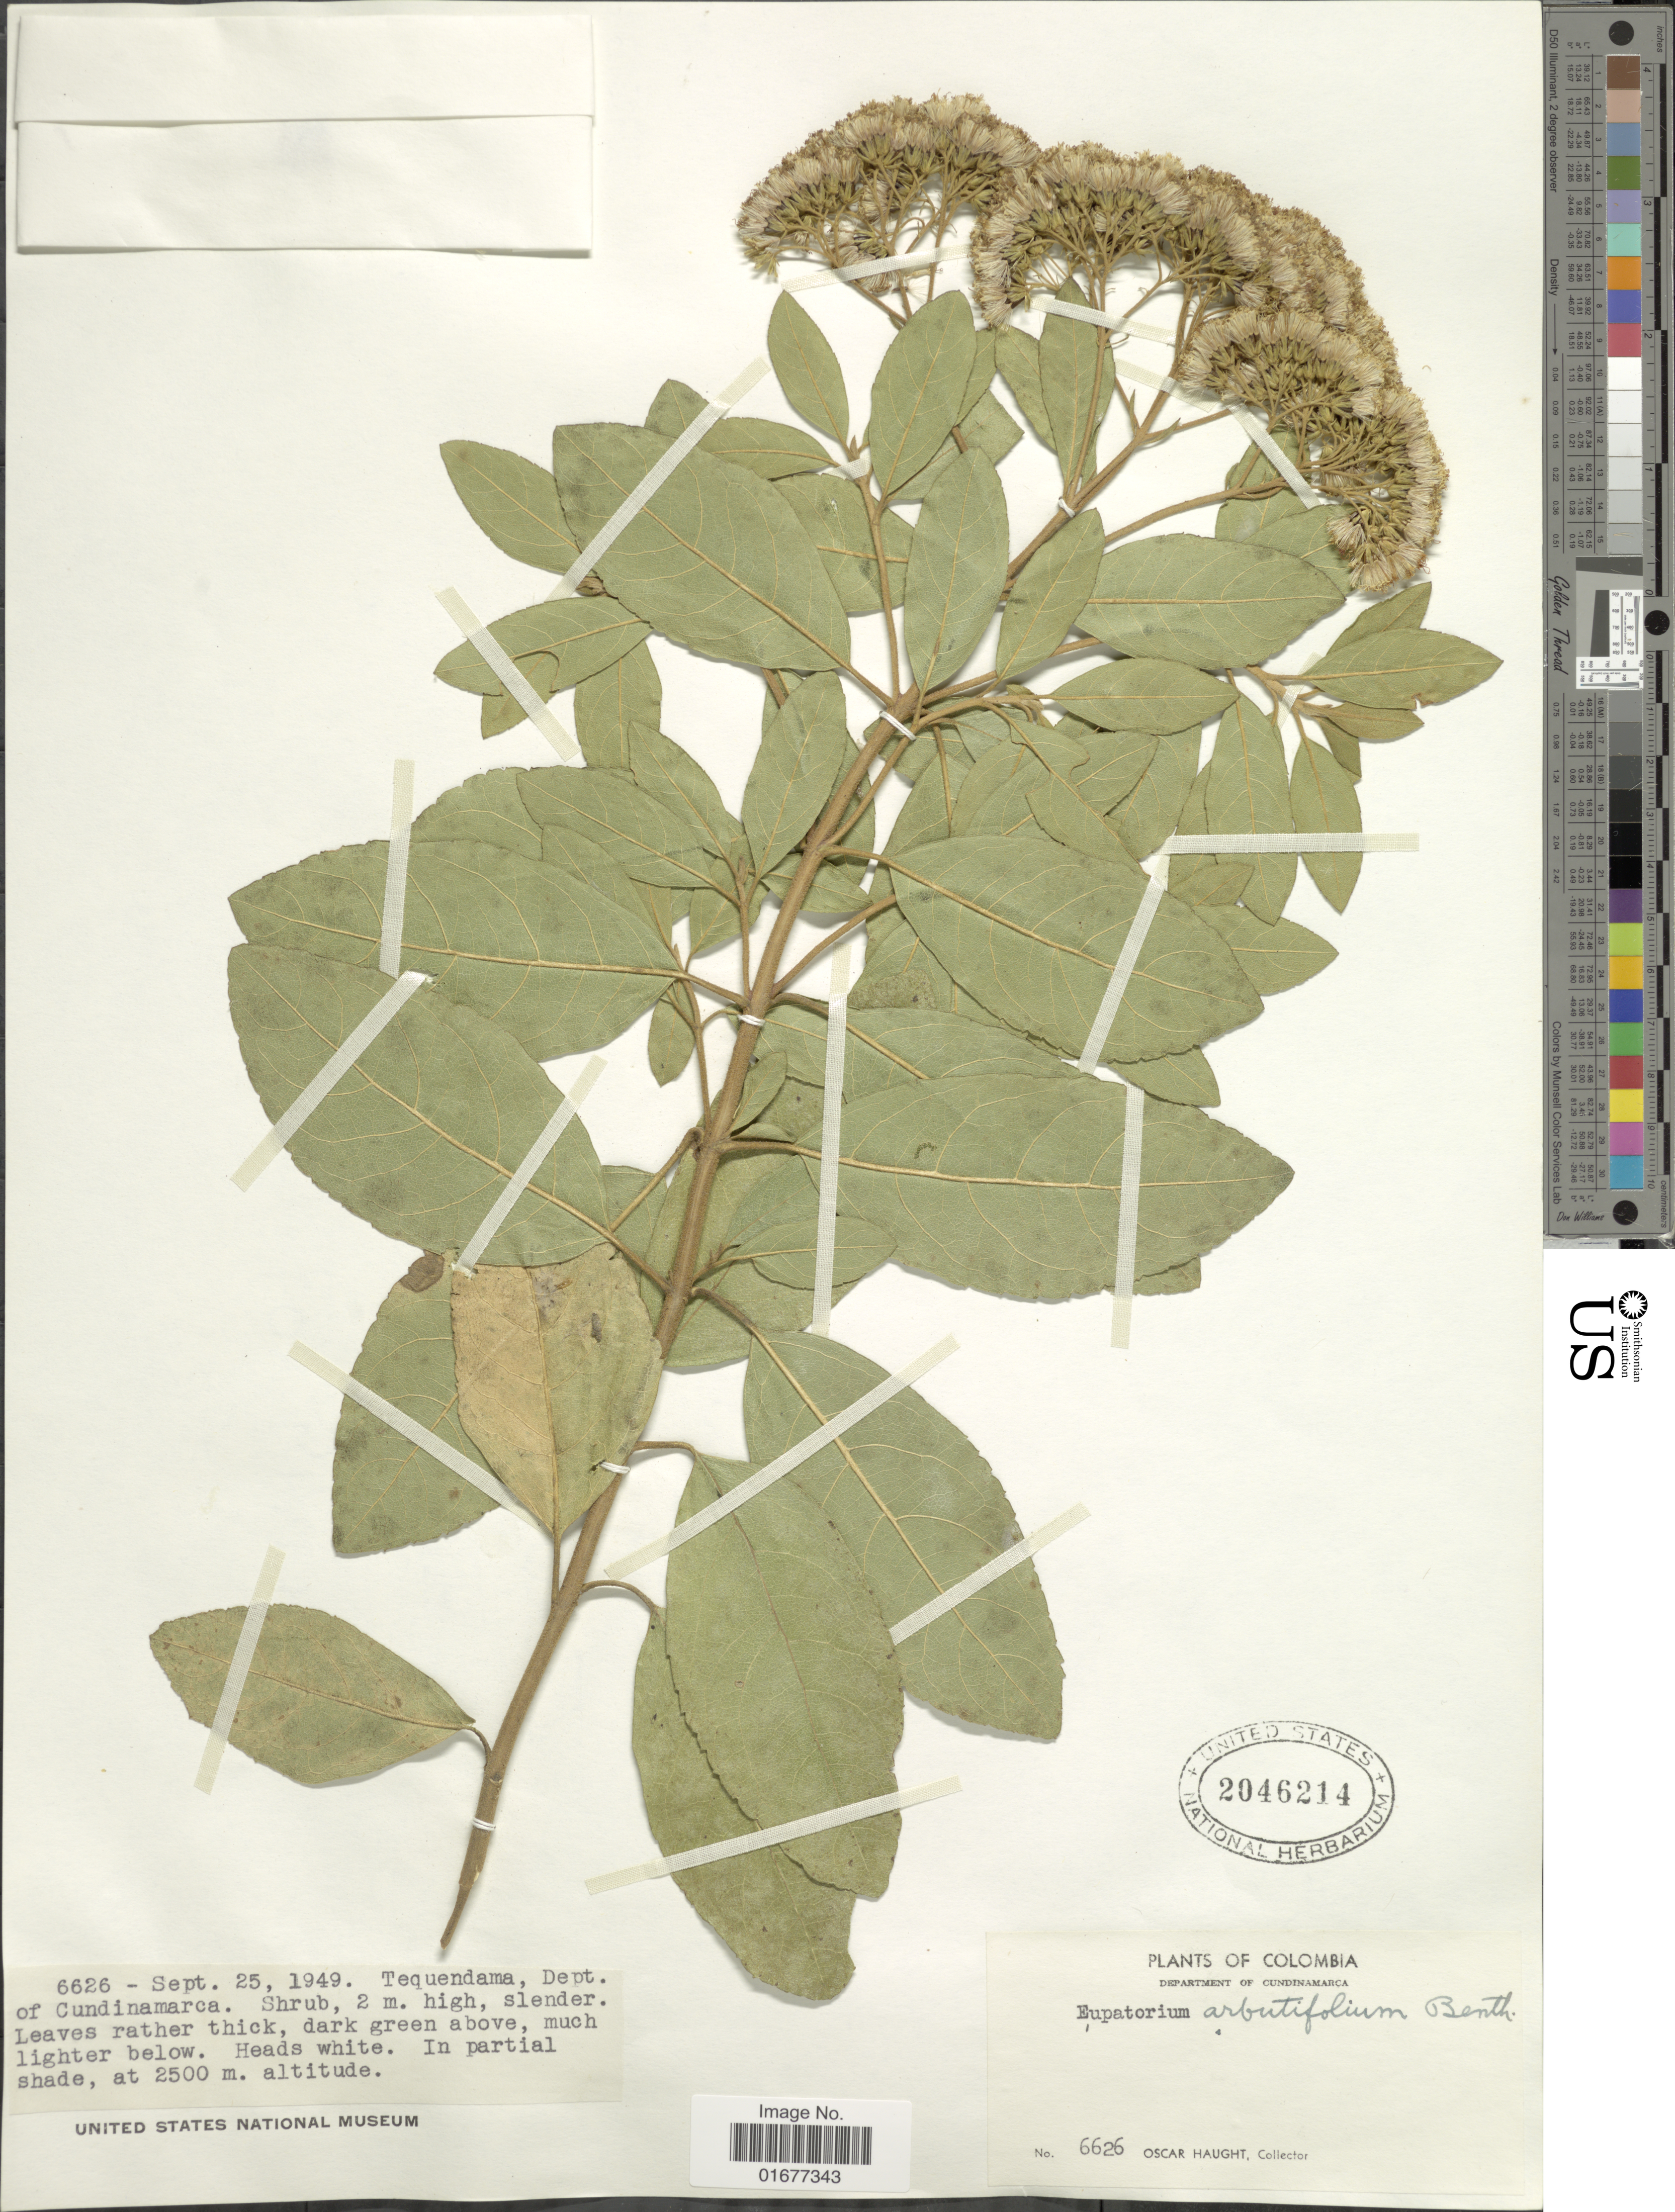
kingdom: Plantae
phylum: Tracheophyta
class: Magnoliopsida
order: Asterales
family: Asteraceae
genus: Ageratina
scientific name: Ageratina glyptophlebia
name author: (B.L. Rob.) R.M. King & H. Rob.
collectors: O. L. Haught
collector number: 6626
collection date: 1949-09-25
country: Colombia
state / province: Cundinamarca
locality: Tequendama, Dept. of Cundinamarca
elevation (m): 2500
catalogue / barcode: US 2046214